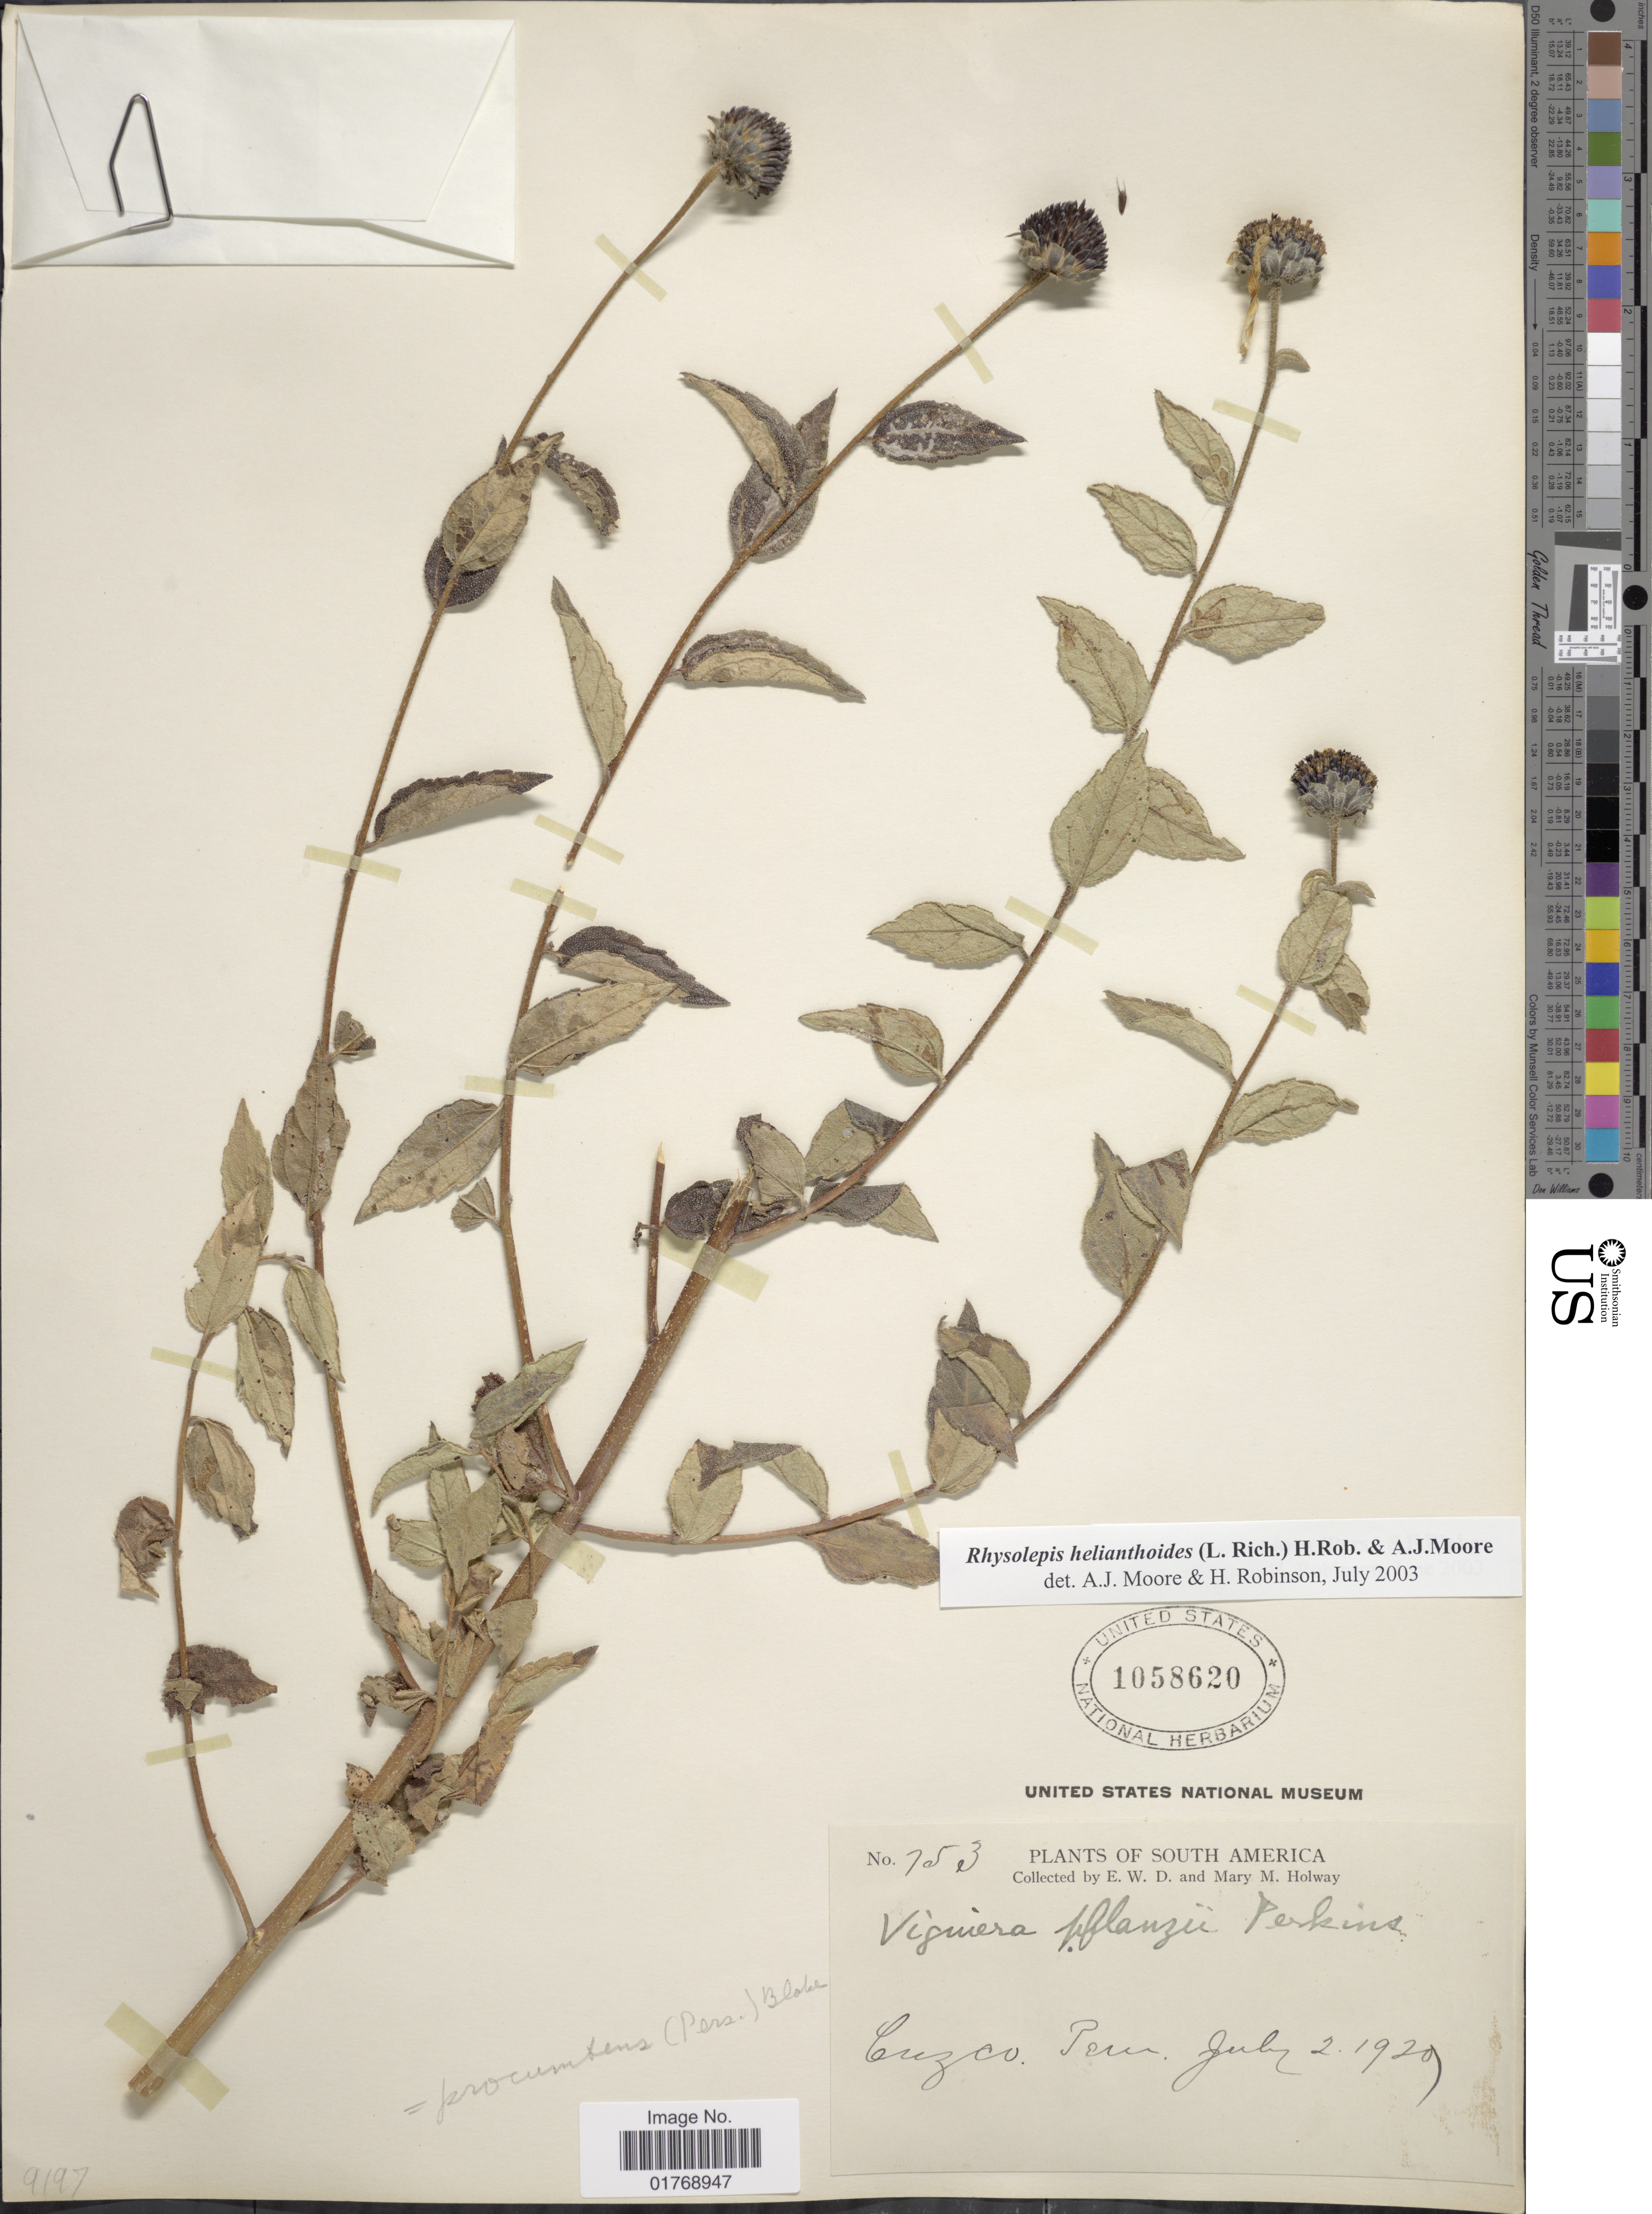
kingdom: Plantae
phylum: Tracheophyta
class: Magnoliopsida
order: Asterales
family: Asteraceae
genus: Viguiera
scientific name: Viguiera procumbens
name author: (Pers.) S.F. Blake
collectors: E. W. D. Holway & M. M. Holway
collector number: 753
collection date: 1929-07-02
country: Peru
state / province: Cusco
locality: Cuzco, Peru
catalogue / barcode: US 1058620